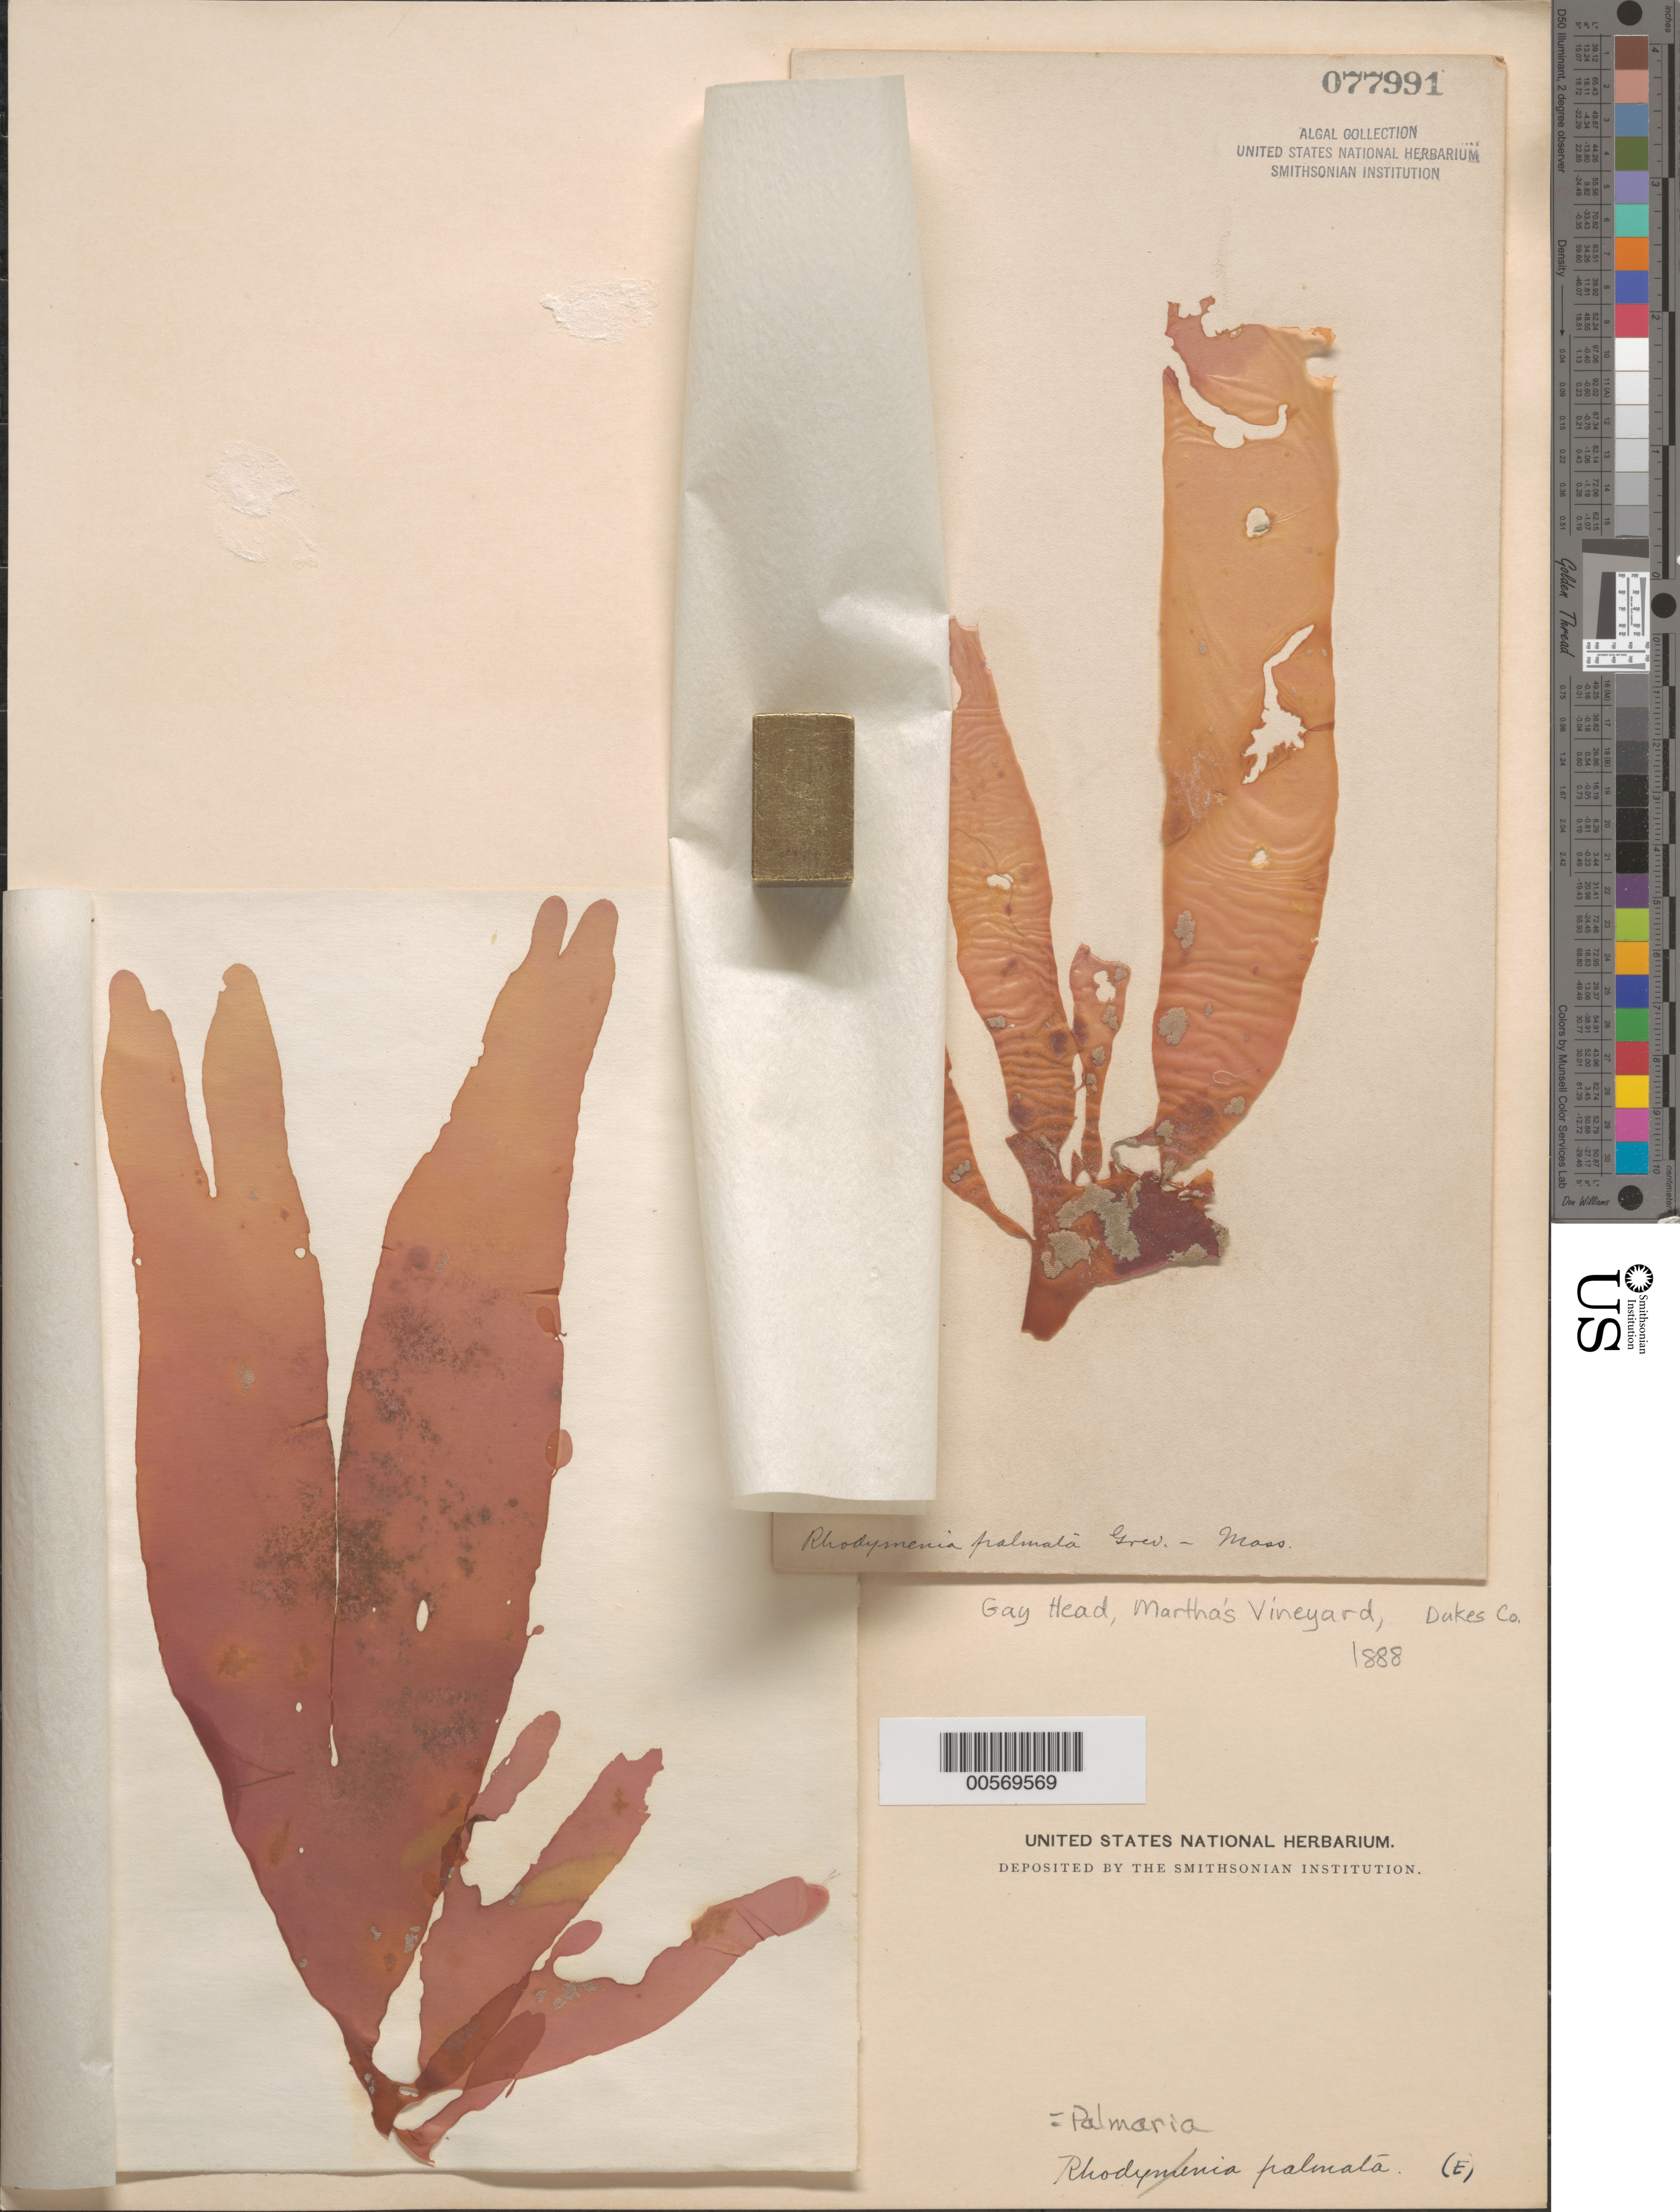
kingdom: Plantae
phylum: Rhodophyta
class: Florideophyceae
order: Palmariales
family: Palmariaceae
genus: Palmaria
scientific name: Palmaria palmata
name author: (L.) F. Weber & D. Mohr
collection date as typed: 1888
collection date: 1888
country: United States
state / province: Massachusetts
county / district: Dukes County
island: Martha's Vineyard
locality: Gay Head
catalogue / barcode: US 77991